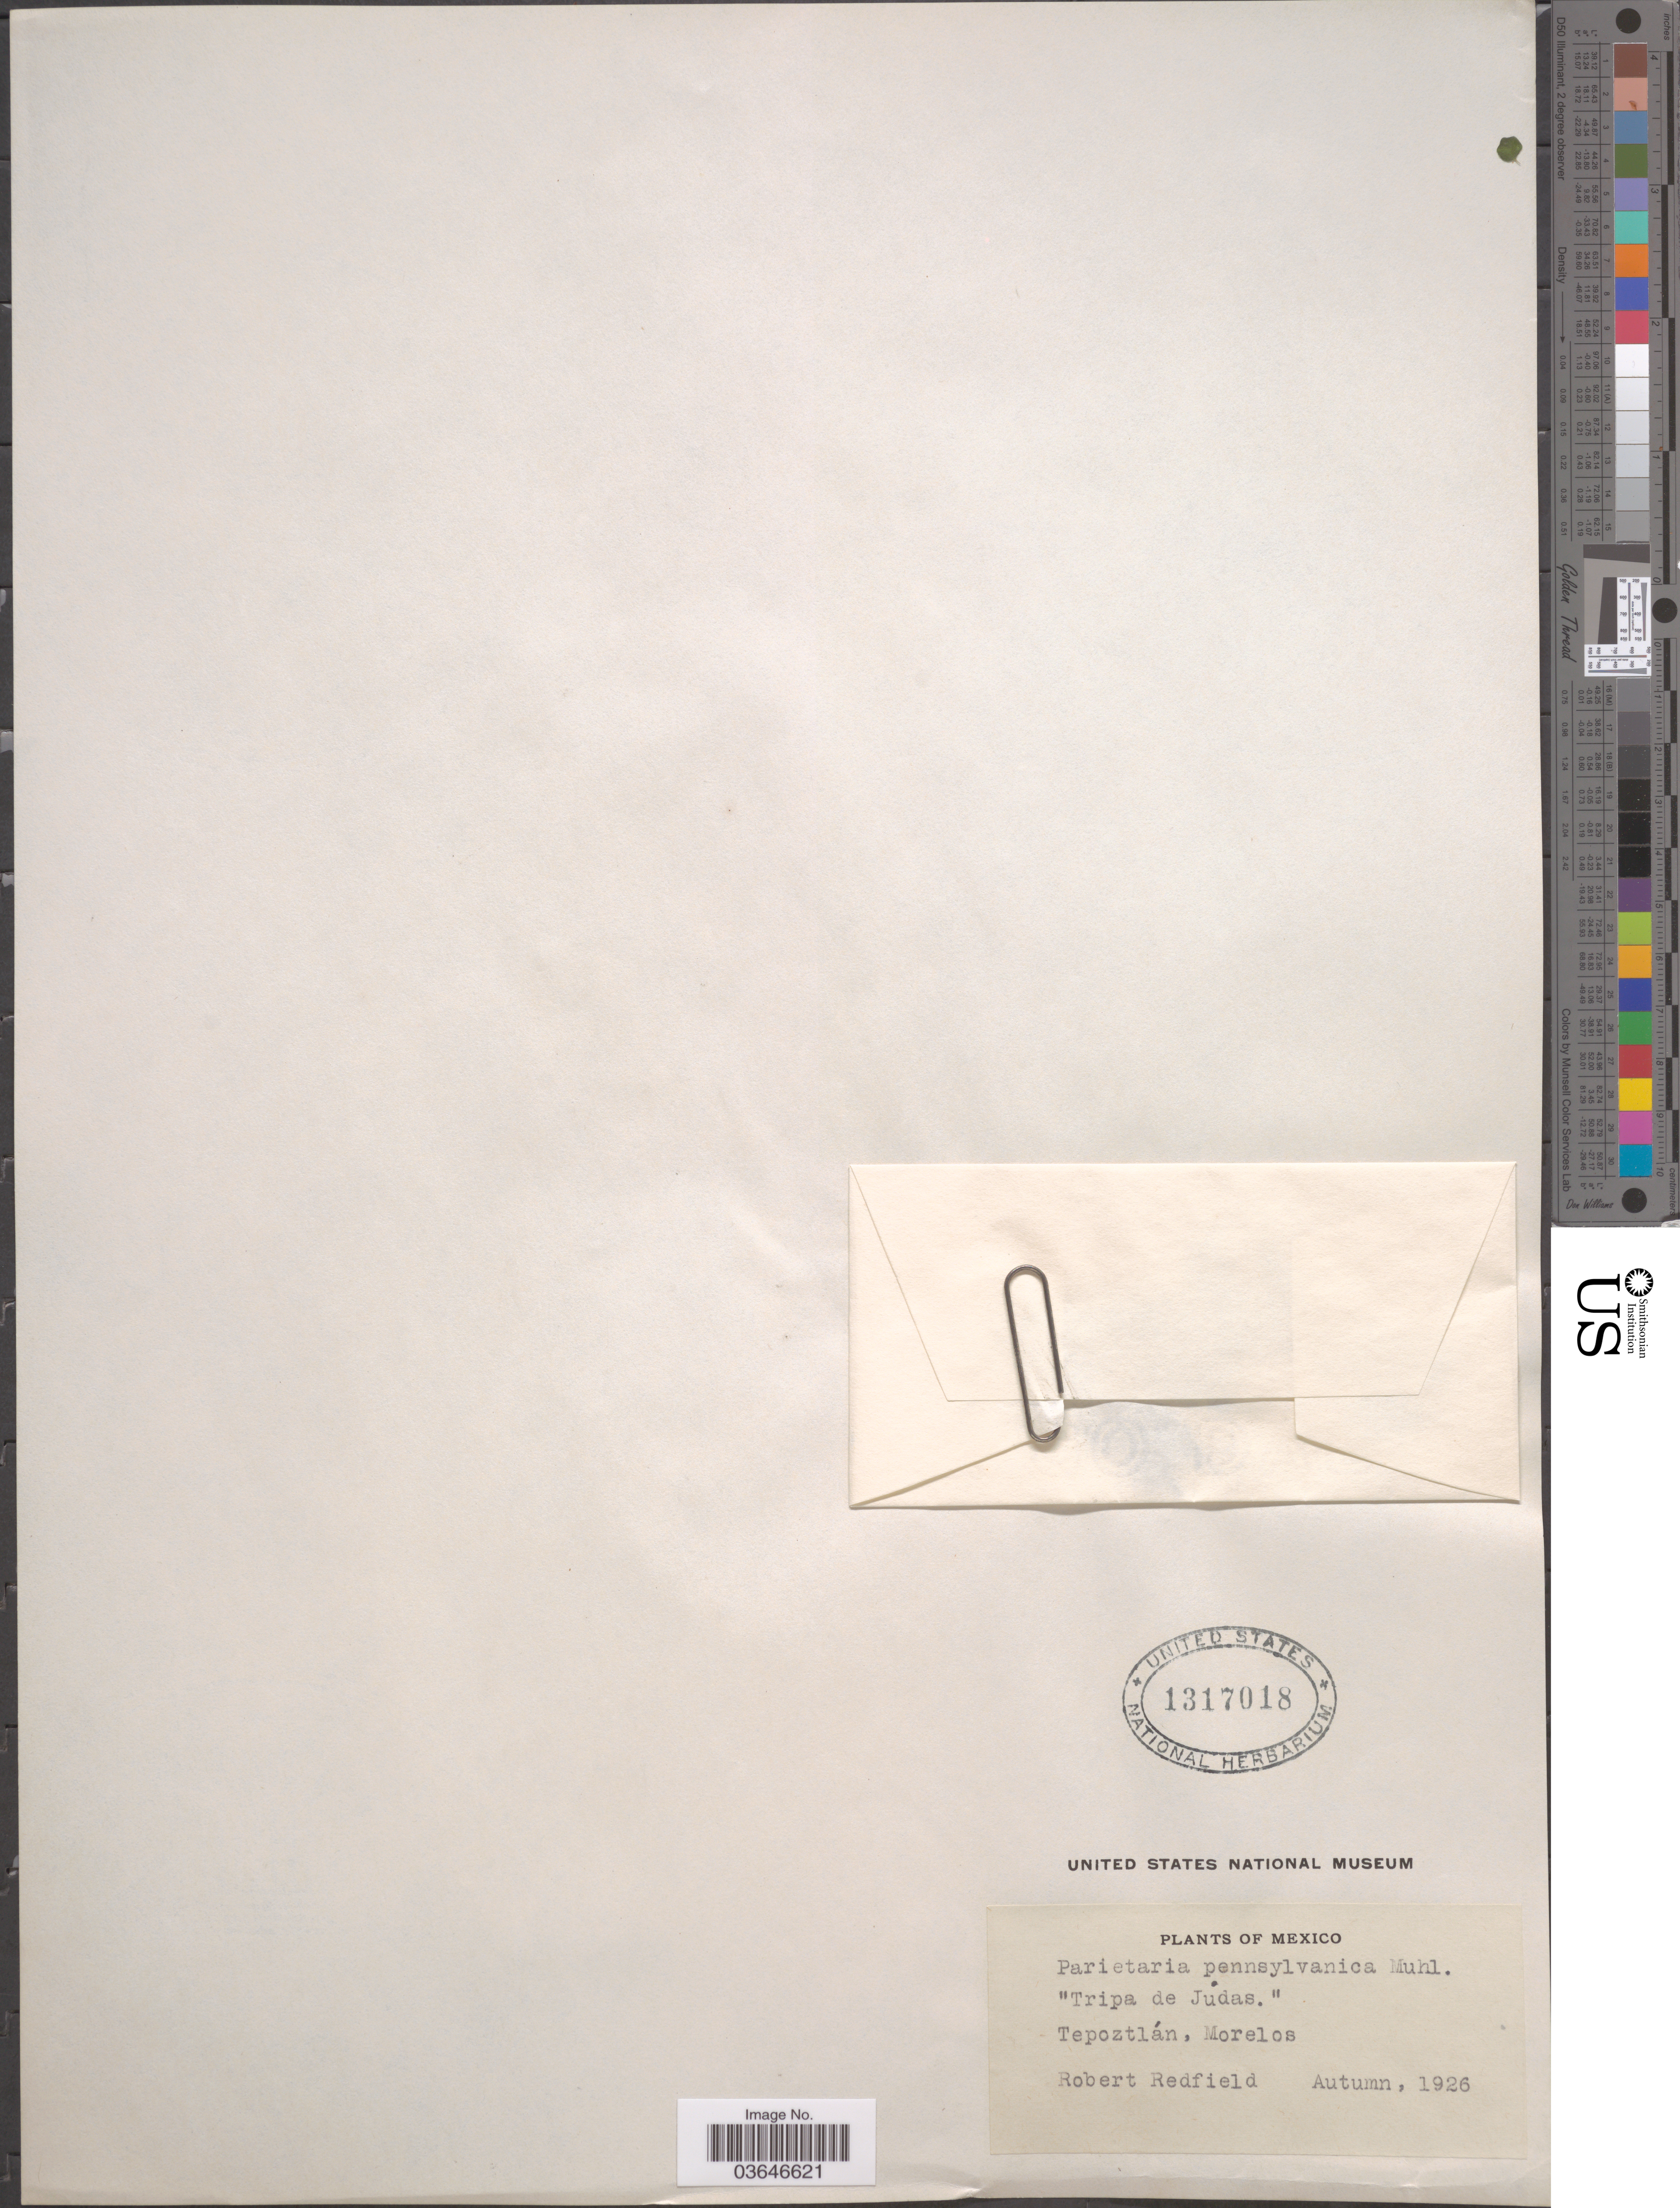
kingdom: Plantae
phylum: Tracheophyta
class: Magnoliopsida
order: Rosales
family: Urticaceae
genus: Parietaria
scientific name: Parietaria pensylvanica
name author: Muhl. ex Willd.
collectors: R. Redfield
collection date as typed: Autumn, 1926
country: Mexico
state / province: Morelos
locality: Tripa de Judas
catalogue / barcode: US 1317018